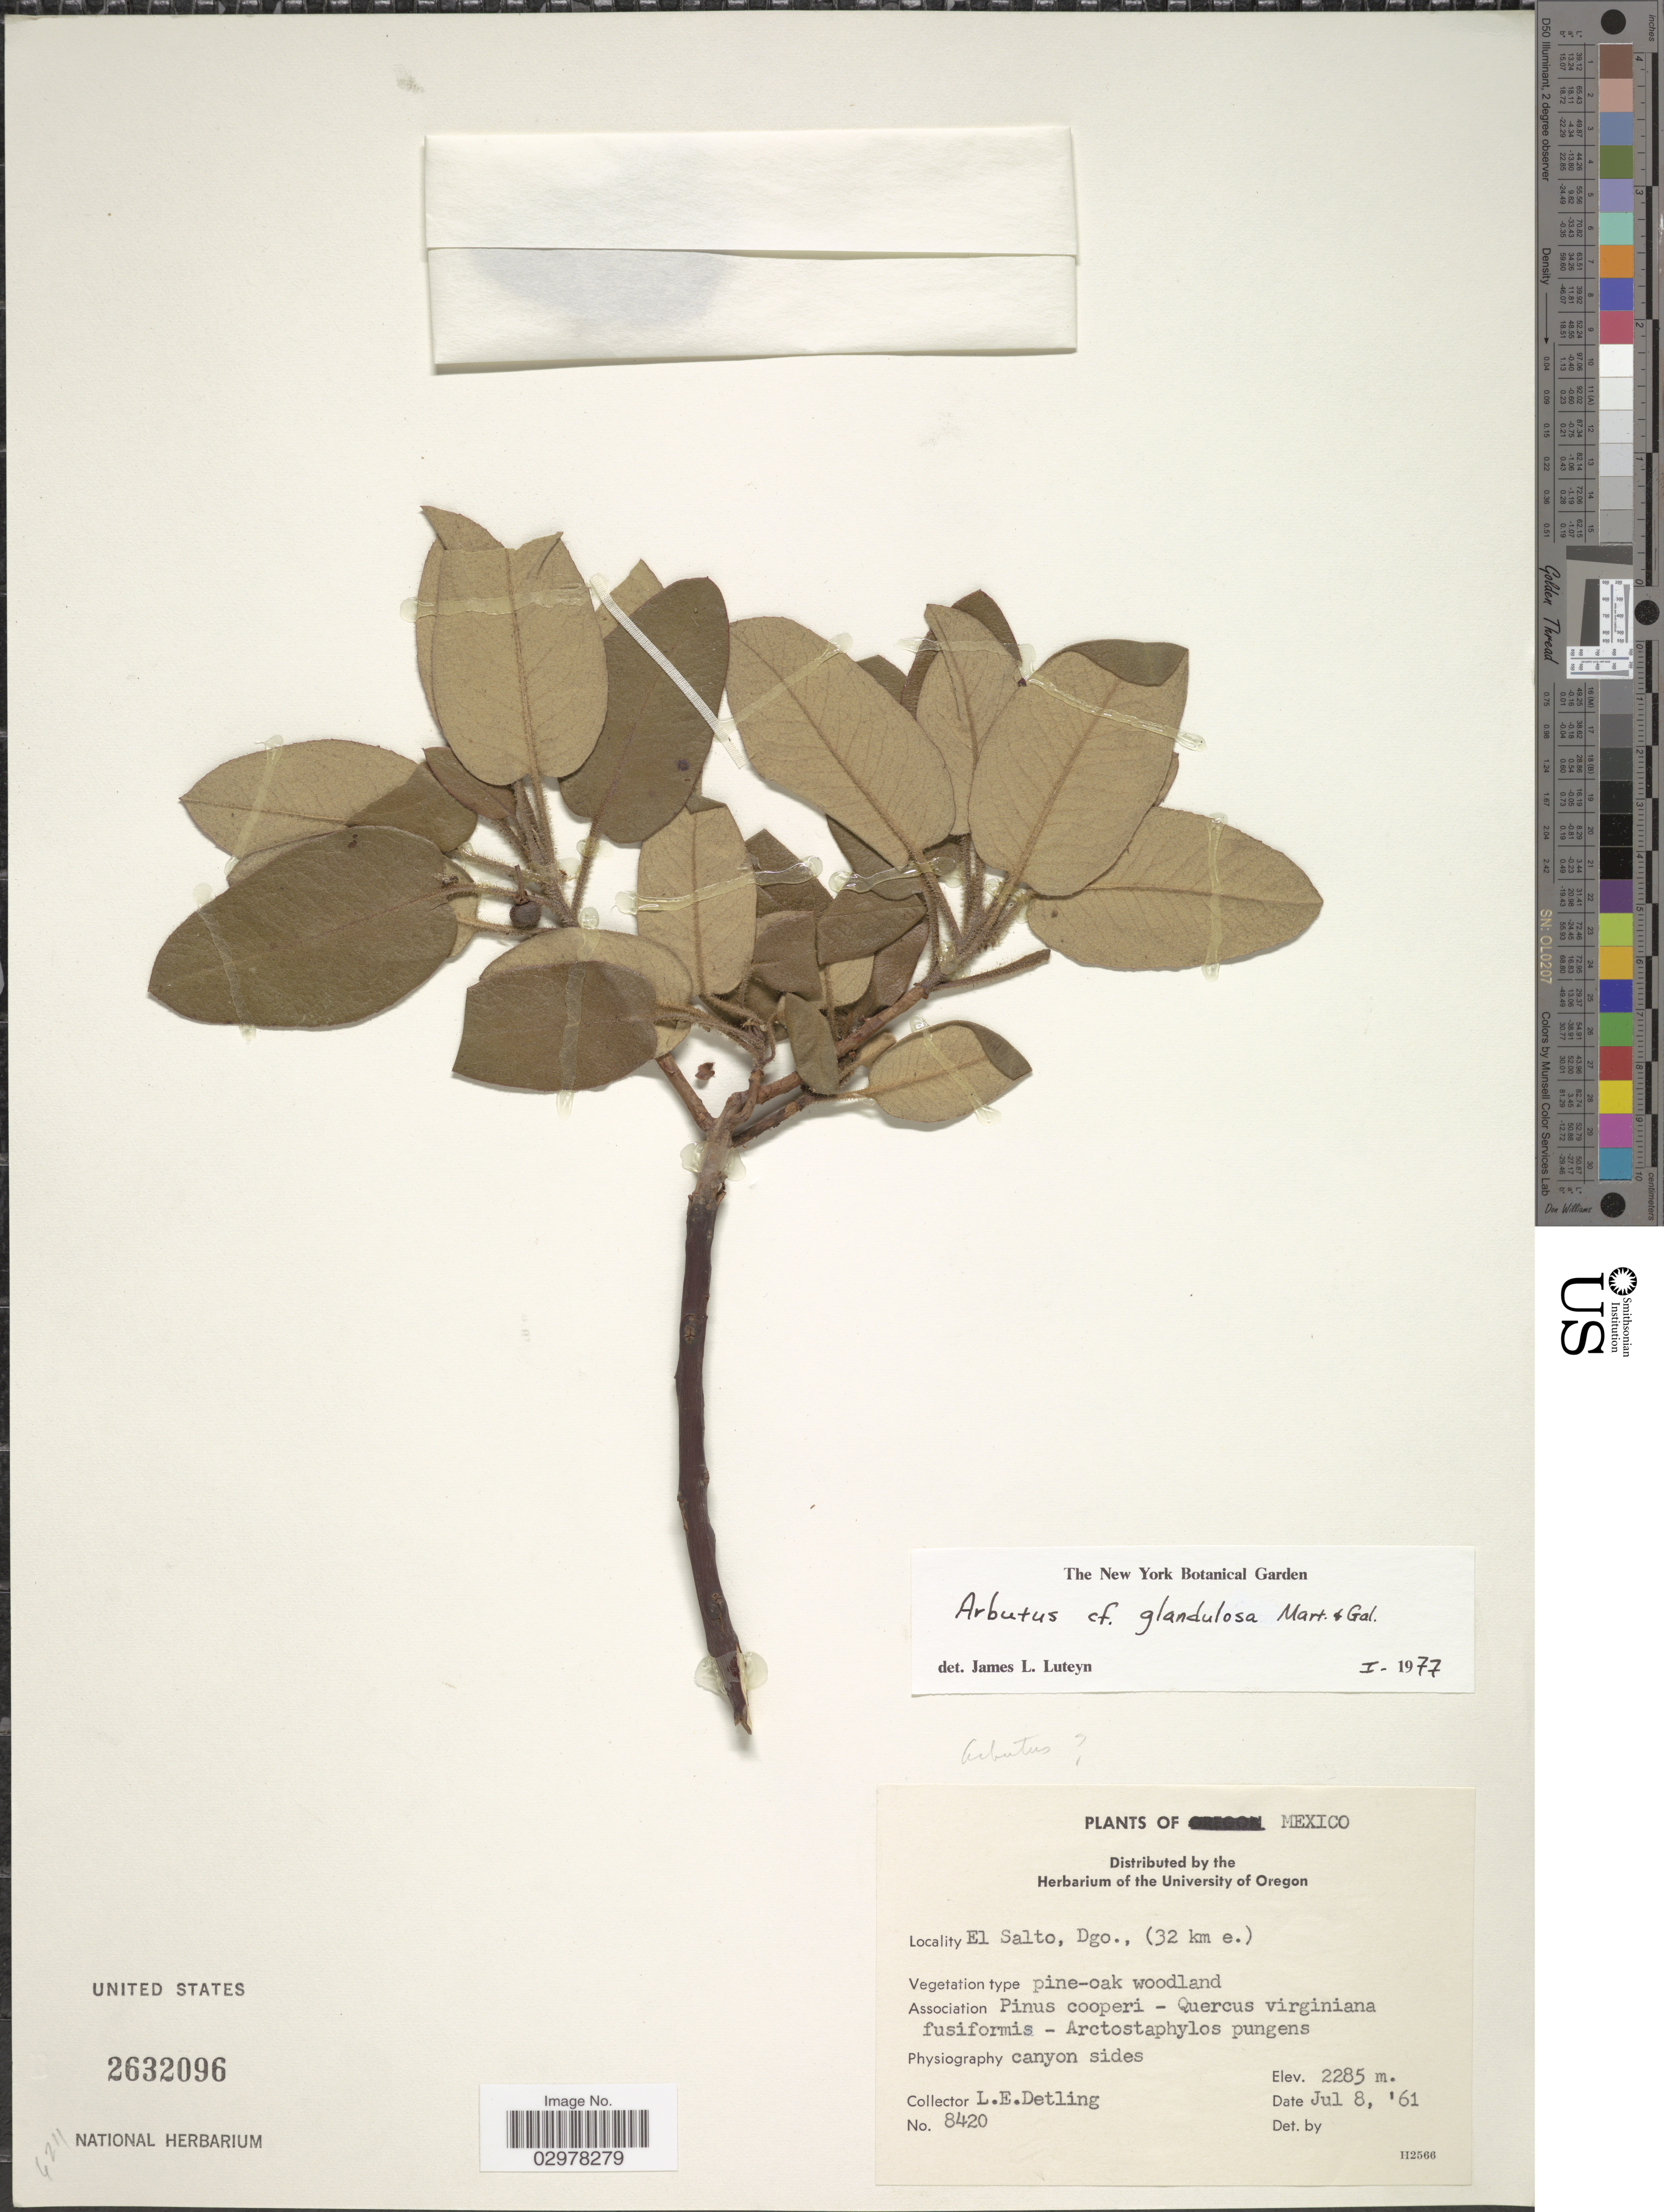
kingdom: Plantae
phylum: Tracheophyta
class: Magnoliopsida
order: Ericales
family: Ericaceae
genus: Arbutus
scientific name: Arbutus glandulosa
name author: M. Martens & Galeotti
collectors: L. E. Detling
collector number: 8420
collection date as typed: Transcribed d/m/y: 8/7/61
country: Mexico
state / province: Durango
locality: El Salto, (32 km e.).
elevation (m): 2285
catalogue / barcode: US 2632096